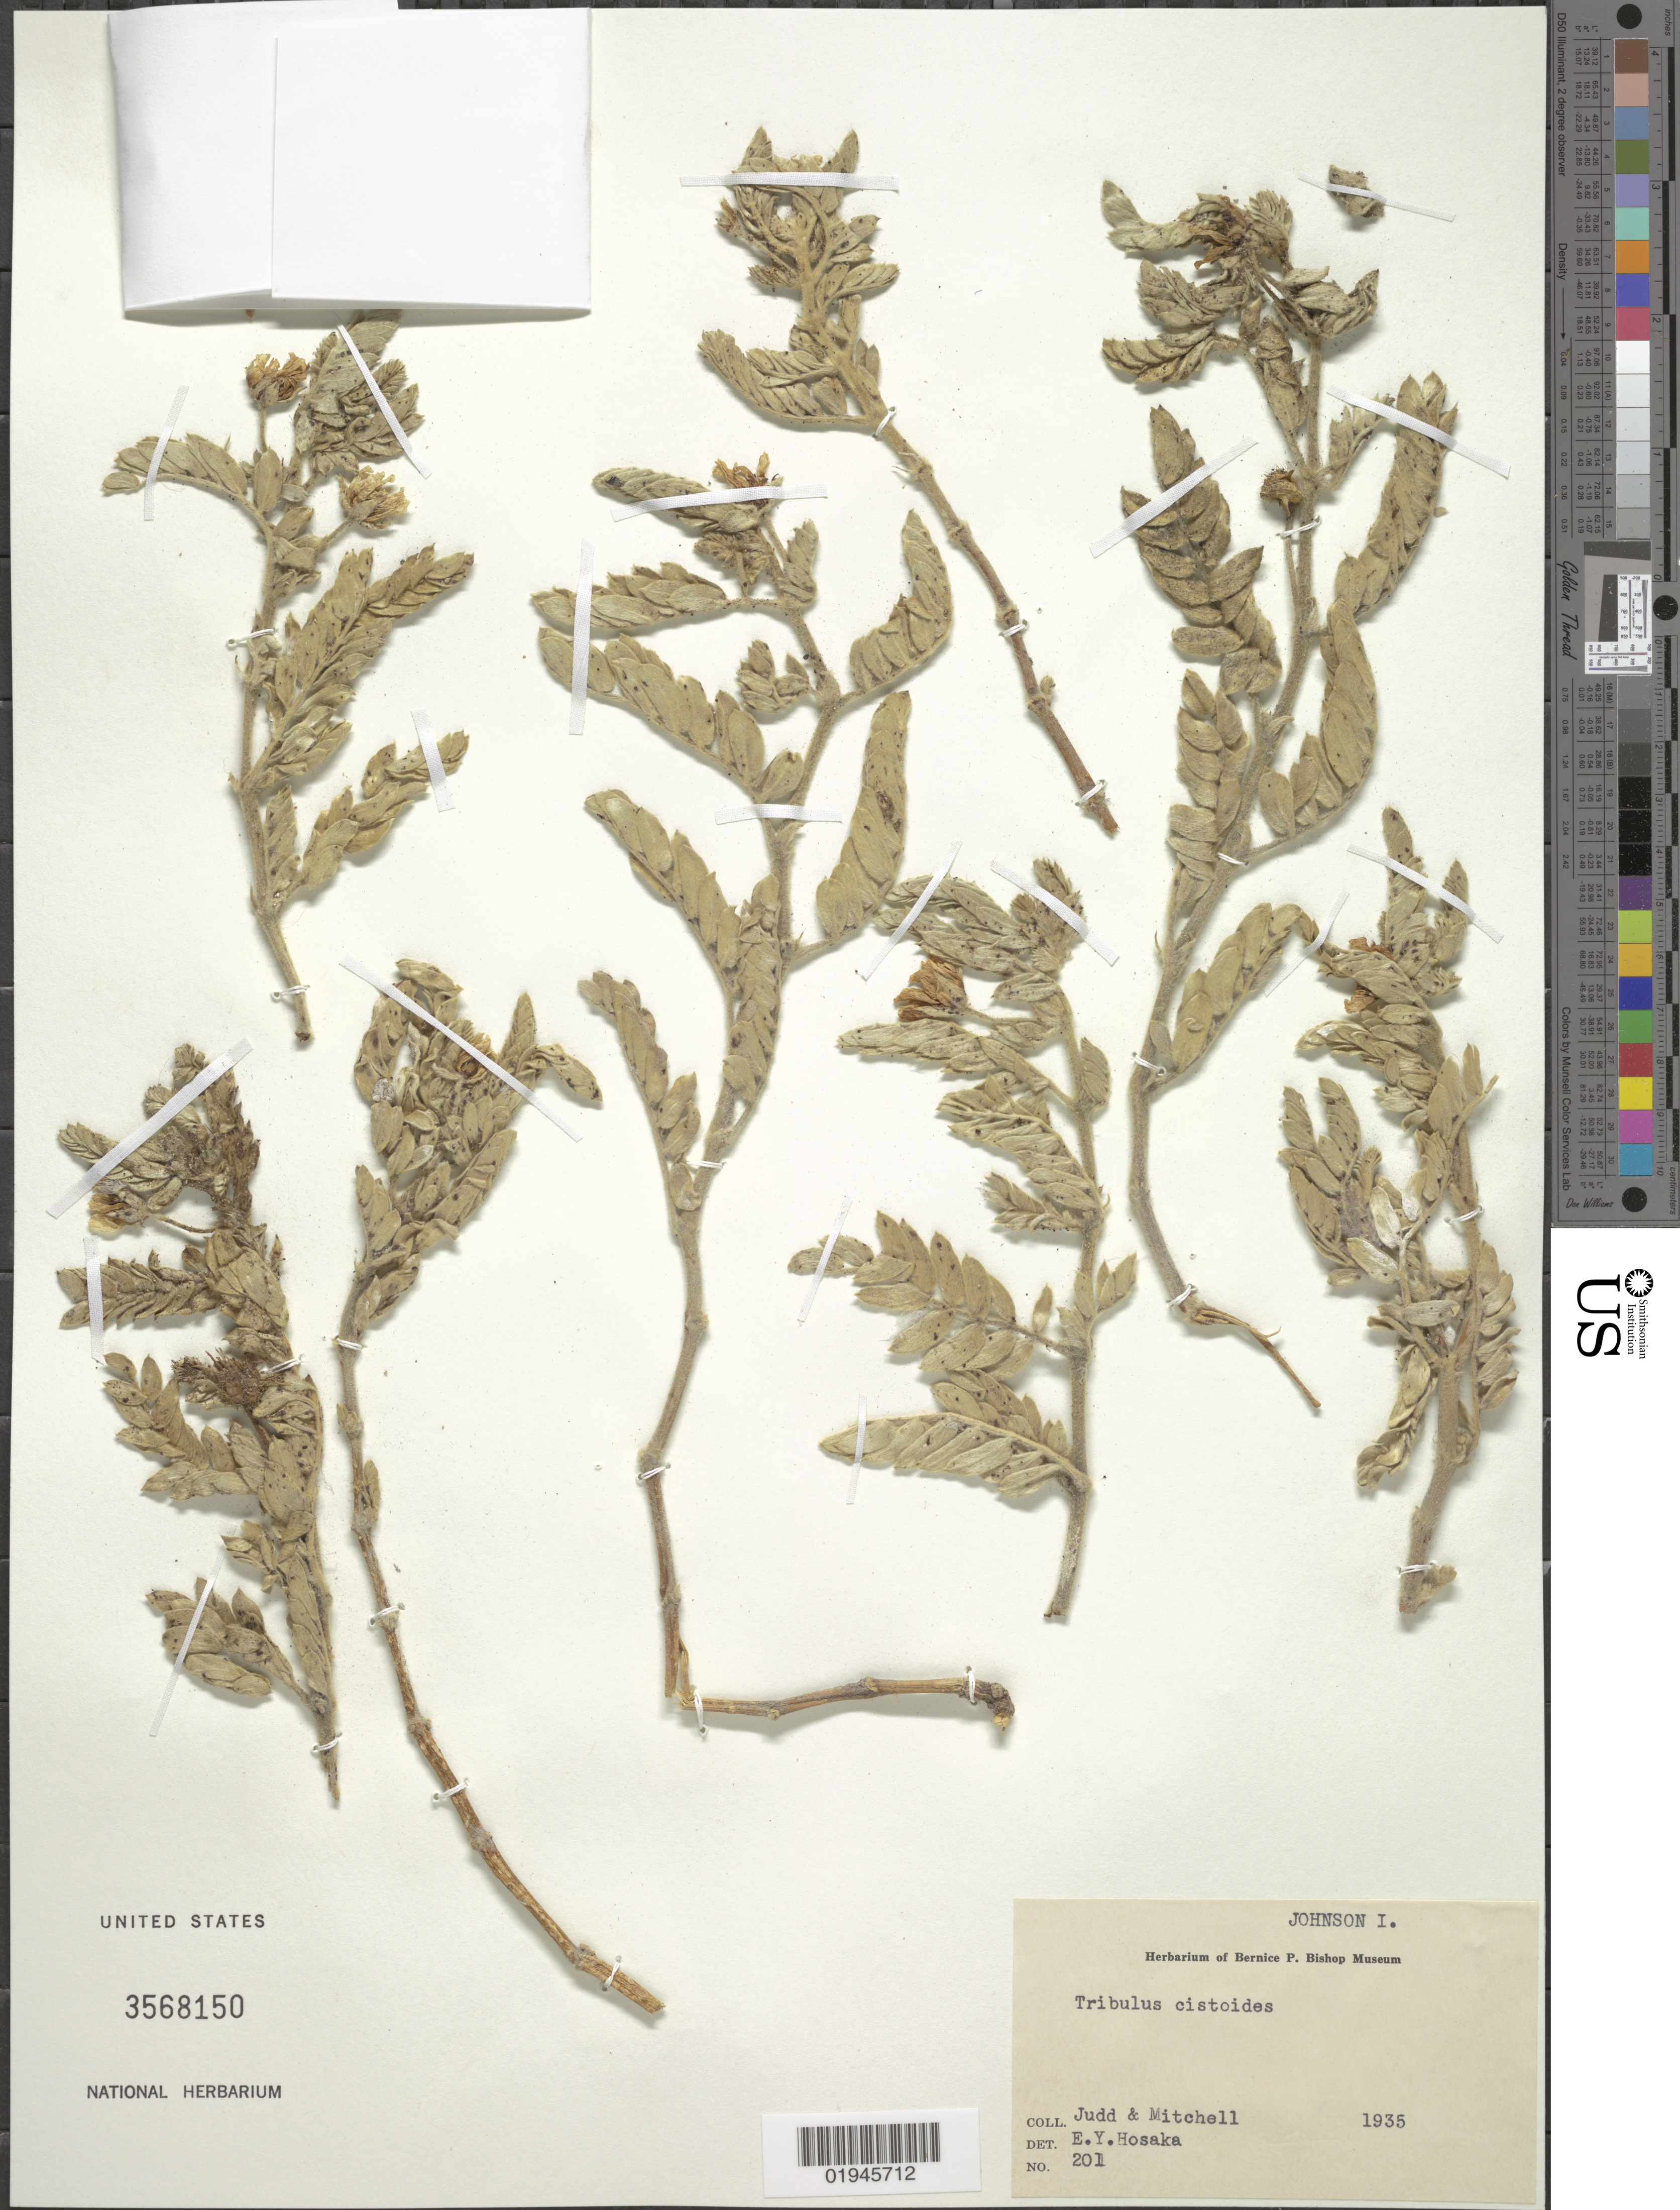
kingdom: Plantae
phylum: Tracheophyta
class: Magnoliopsida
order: Zygophyllales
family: Zygophyllaceae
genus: Tribulus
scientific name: Tribulus cistoides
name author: L.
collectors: A. Judd & D. D. Mitchell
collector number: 201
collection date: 1935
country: U.S. Administered Pacific Islands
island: Johnston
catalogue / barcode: US 3568150